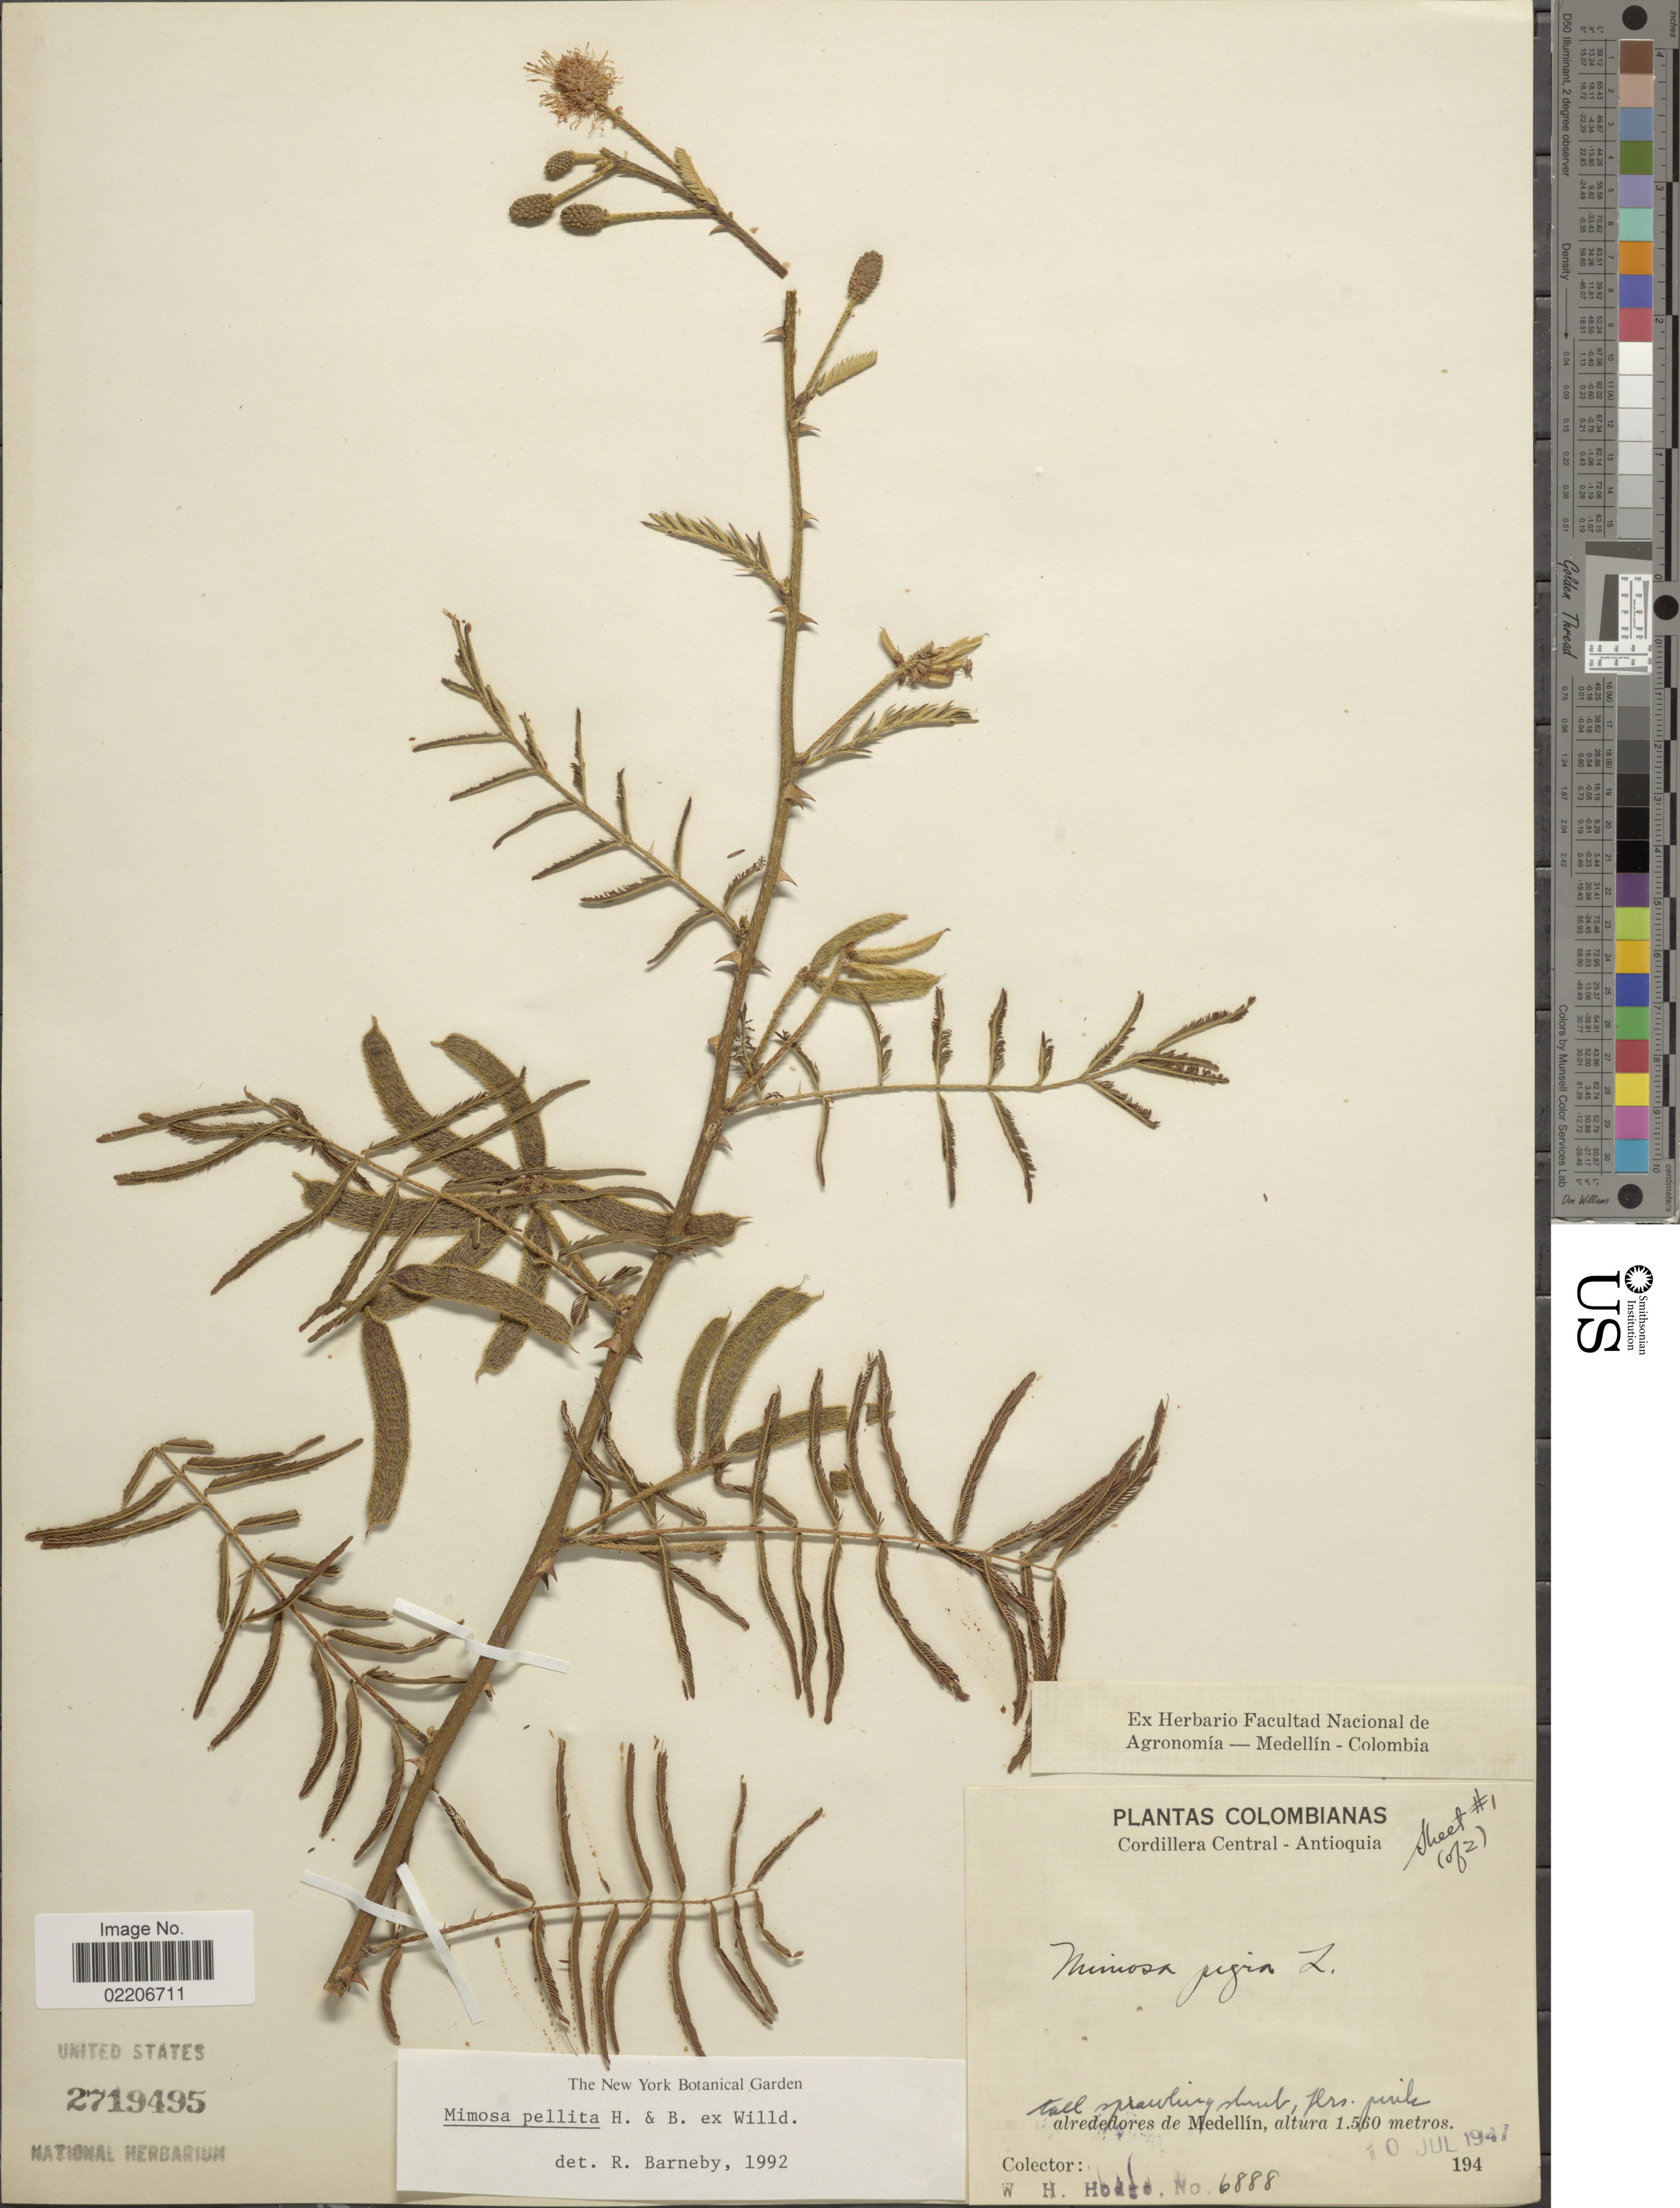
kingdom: Plantae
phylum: Tracheophyta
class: Magnoliopsida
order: Fabales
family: Fabaceae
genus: Mimosa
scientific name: Mimosa pellita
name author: Humb. & Bonpl. ex Willd.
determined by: Barneby, Rupert C., (NY)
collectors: W. Hodge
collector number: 6888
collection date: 1941-07-10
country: Colombia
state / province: Cundinamarca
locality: Central Cordillera-Antioquia, alrededores de Medellin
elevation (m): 1560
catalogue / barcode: US 2719495